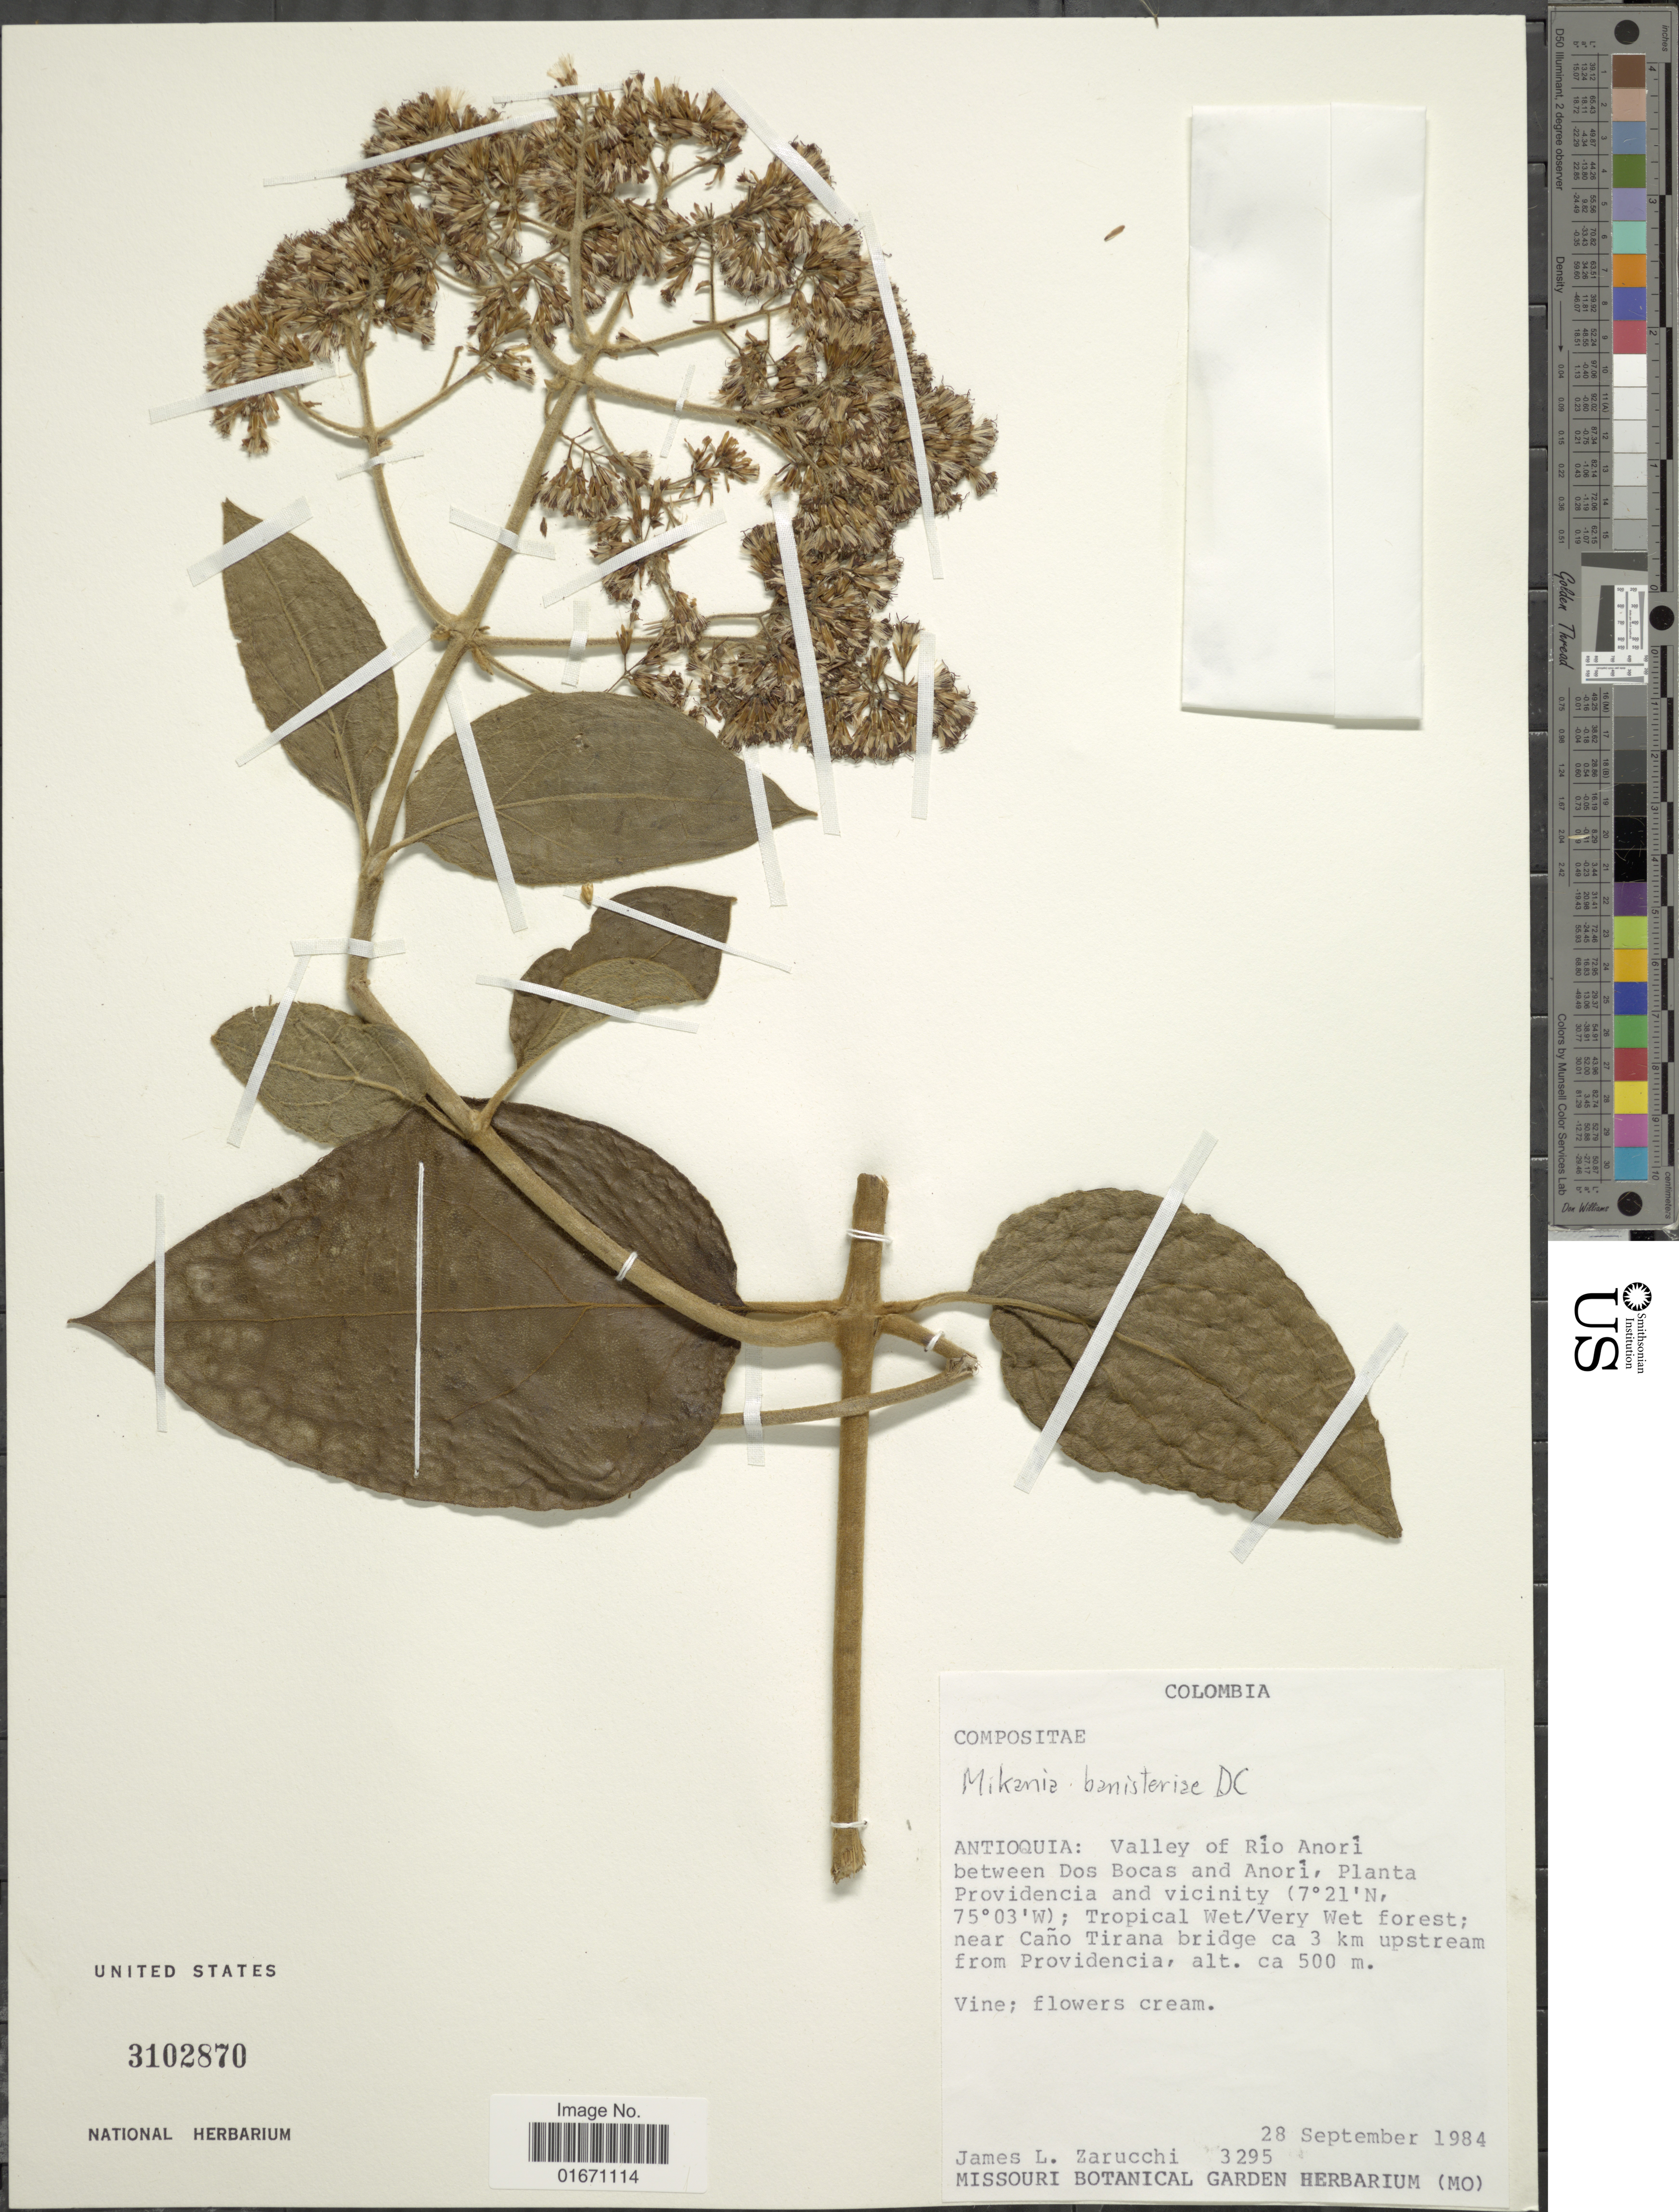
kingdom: Plantae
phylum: Tracheophyta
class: Magnoliopsida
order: Asterales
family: Asteraceae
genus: Mikania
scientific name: Mikania banisteriae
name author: DC.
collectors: J. L. Zarucchi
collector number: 3295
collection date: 1984-09-28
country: Colombia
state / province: Antioquia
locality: Valley of Rio Anori between Dos Bocas and Anori, Planta Providencia and vicinity, near Cano Tirana bridge ca 3 km upstream from Providencia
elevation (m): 500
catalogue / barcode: US 3102870